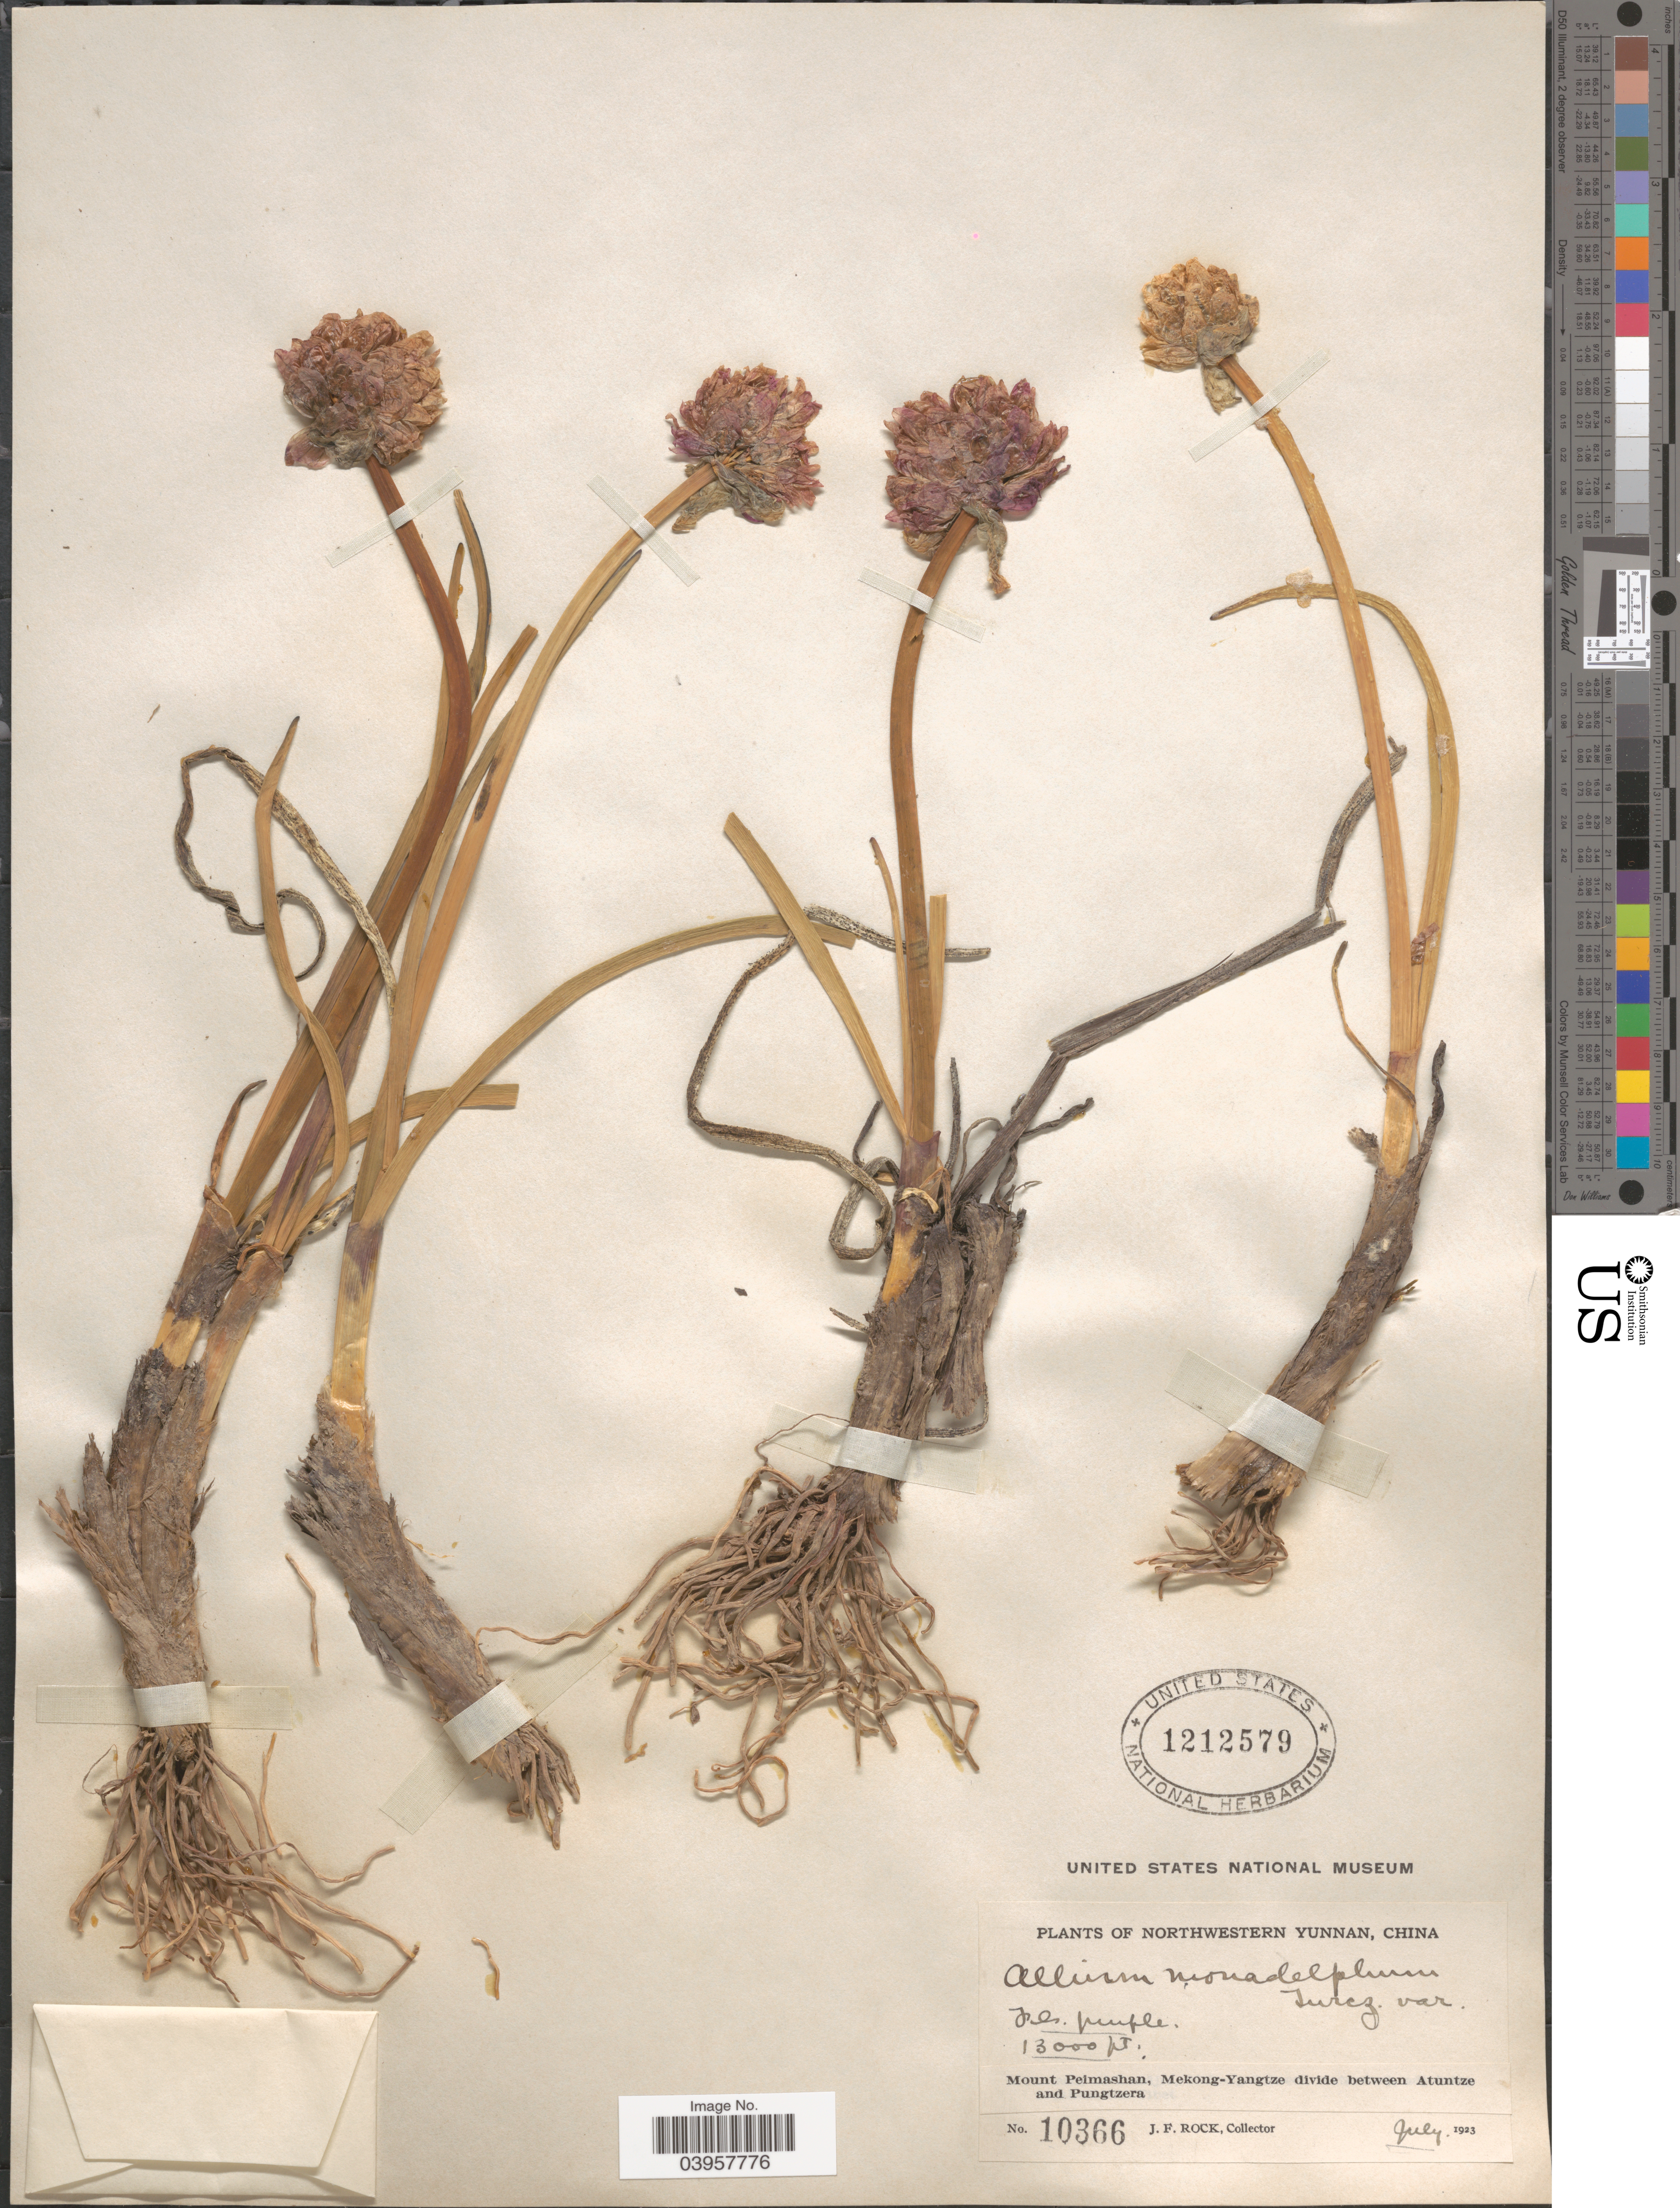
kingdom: Plantae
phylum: Tracheophyta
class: Liliopsida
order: Asparagales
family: Amaryllidaceae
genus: Allium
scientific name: Allium monadelphum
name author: Turcz. ex Kunth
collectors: J. Rock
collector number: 10366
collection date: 1923-07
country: China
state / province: Yunnan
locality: Northwestern Yunnan. Mount Peimashan, Mekong-Yangtze divide between Atuntze and Pungtzera.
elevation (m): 3962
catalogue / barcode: US 1212579